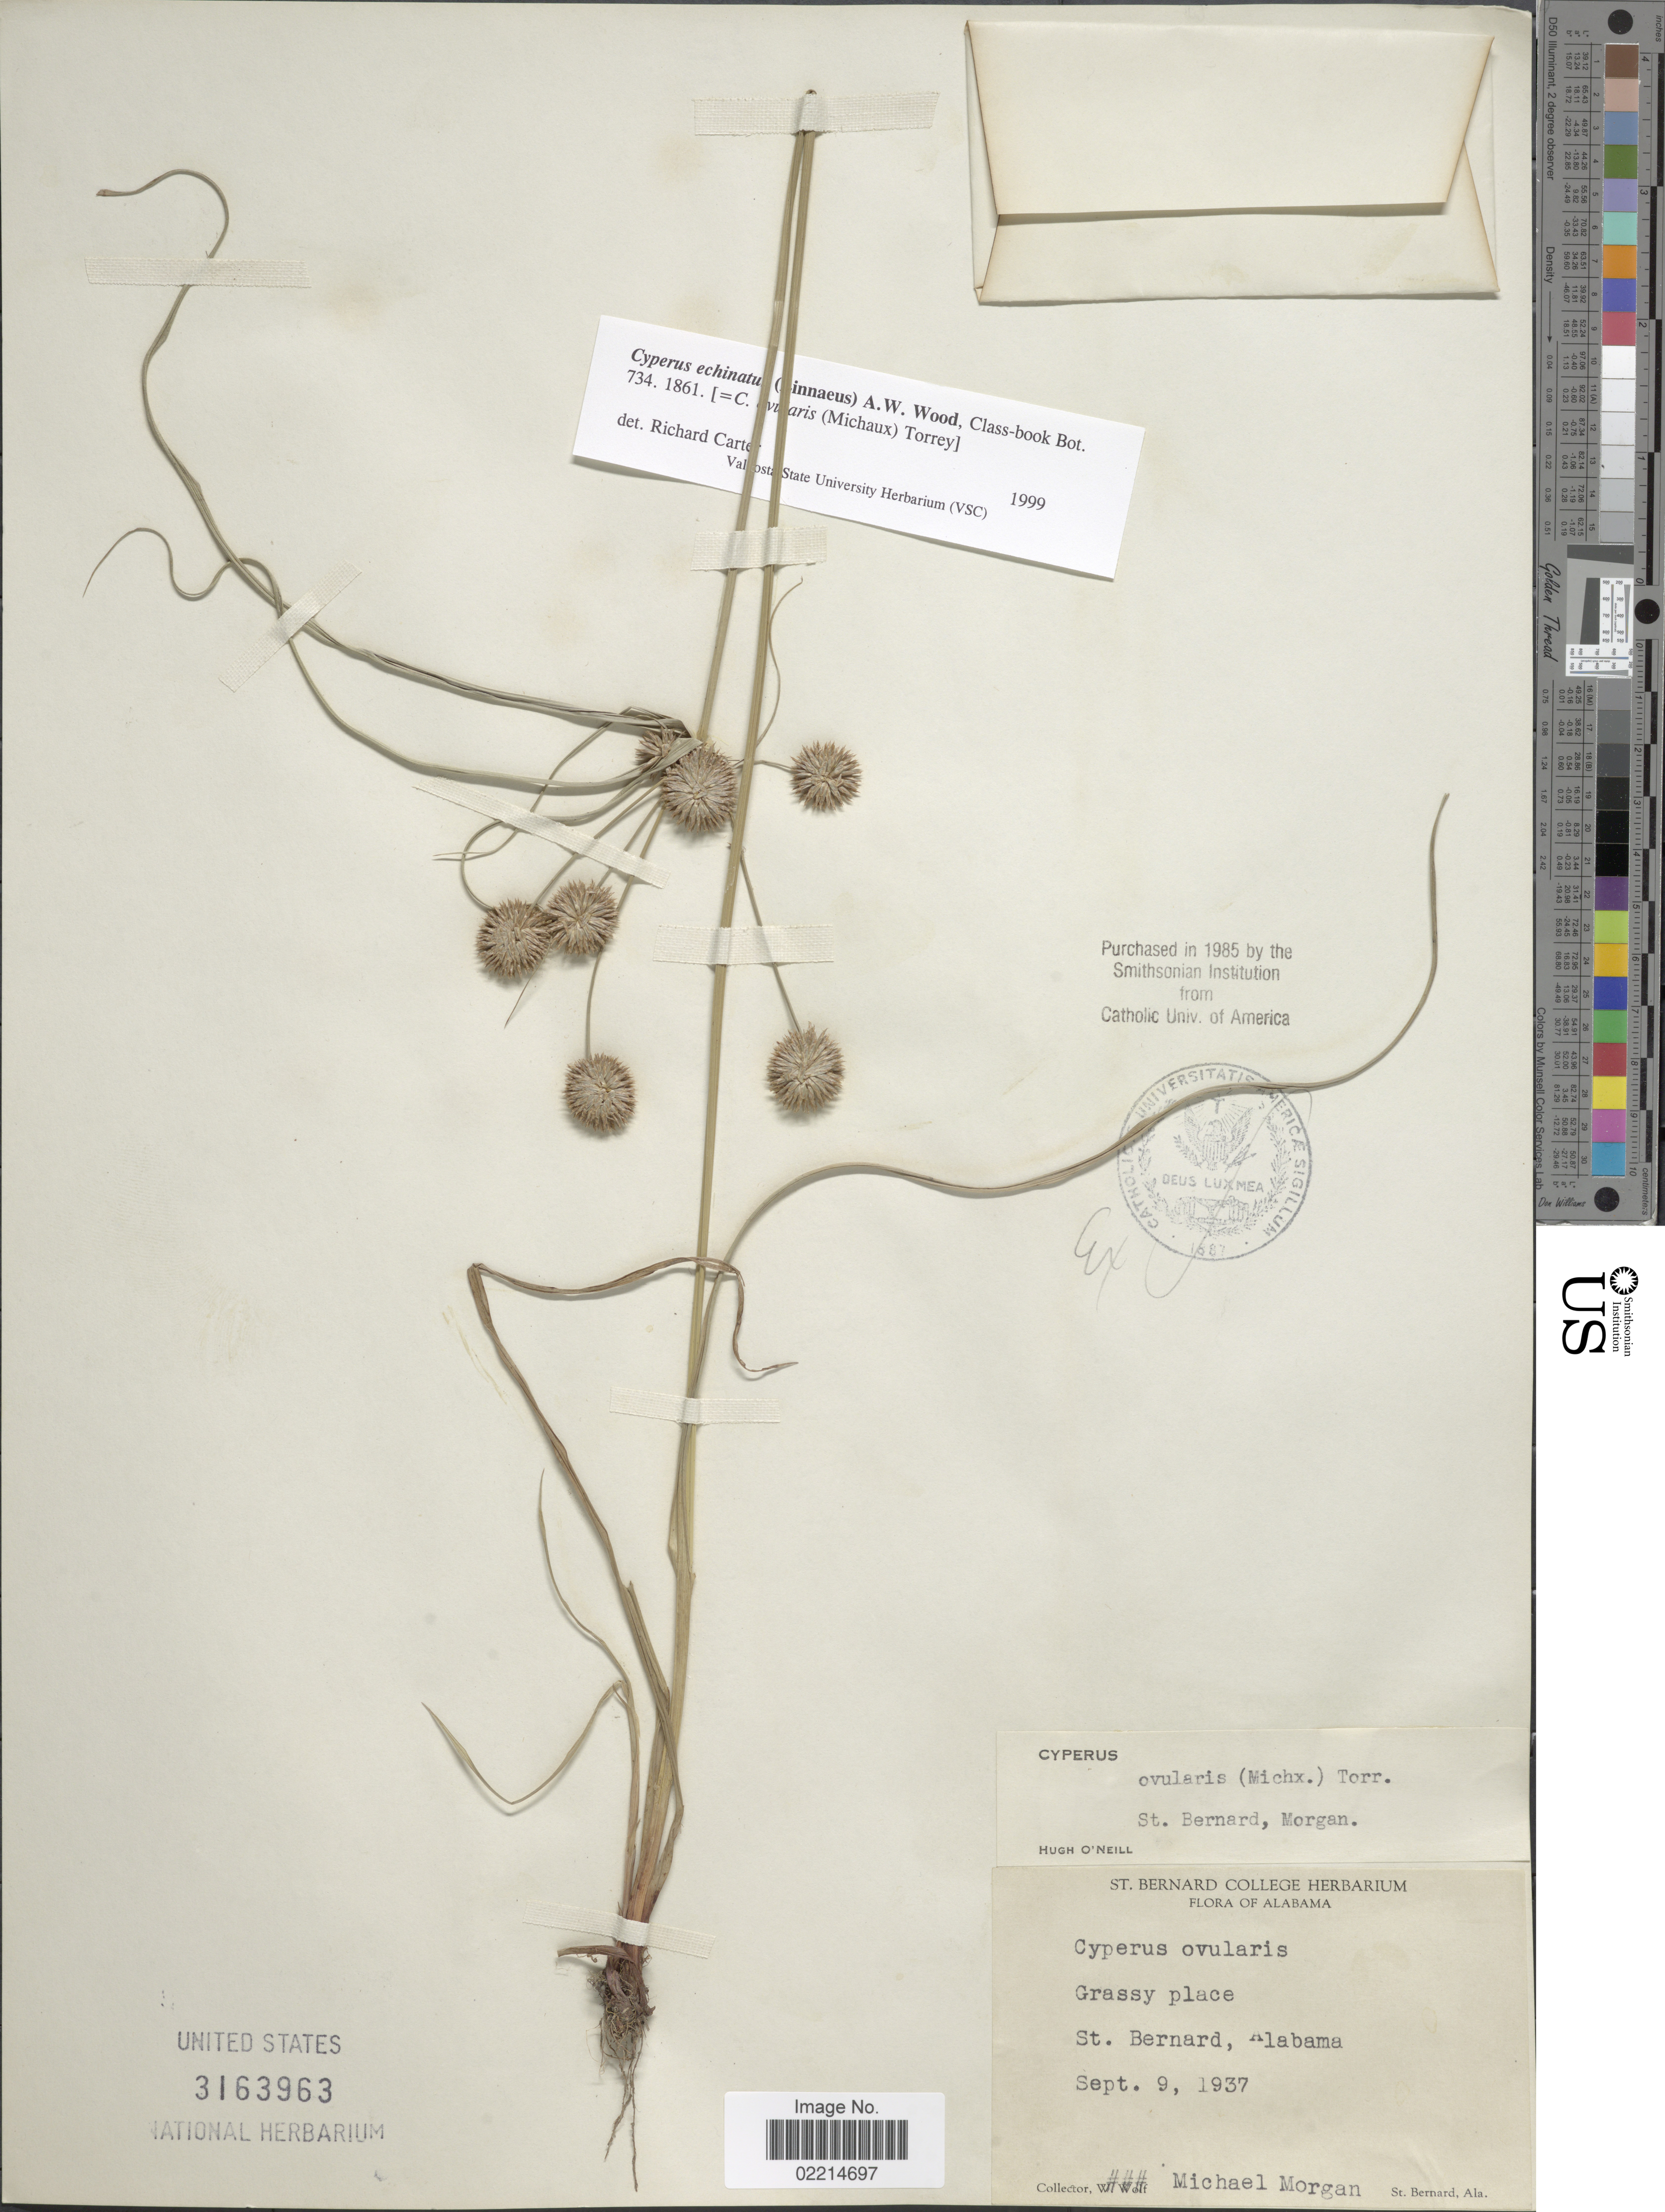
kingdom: Plantae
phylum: Tracheophyta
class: Liliopsida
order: Poales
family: Cyperaceae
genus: Cyperus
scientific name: Cyperus echinatus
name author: (L.) Alph. Wood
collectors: M. Morgan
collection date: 1937-09-09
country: United States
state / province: Alabama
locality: St. Bernard, Alabama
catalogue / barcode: US 3163963